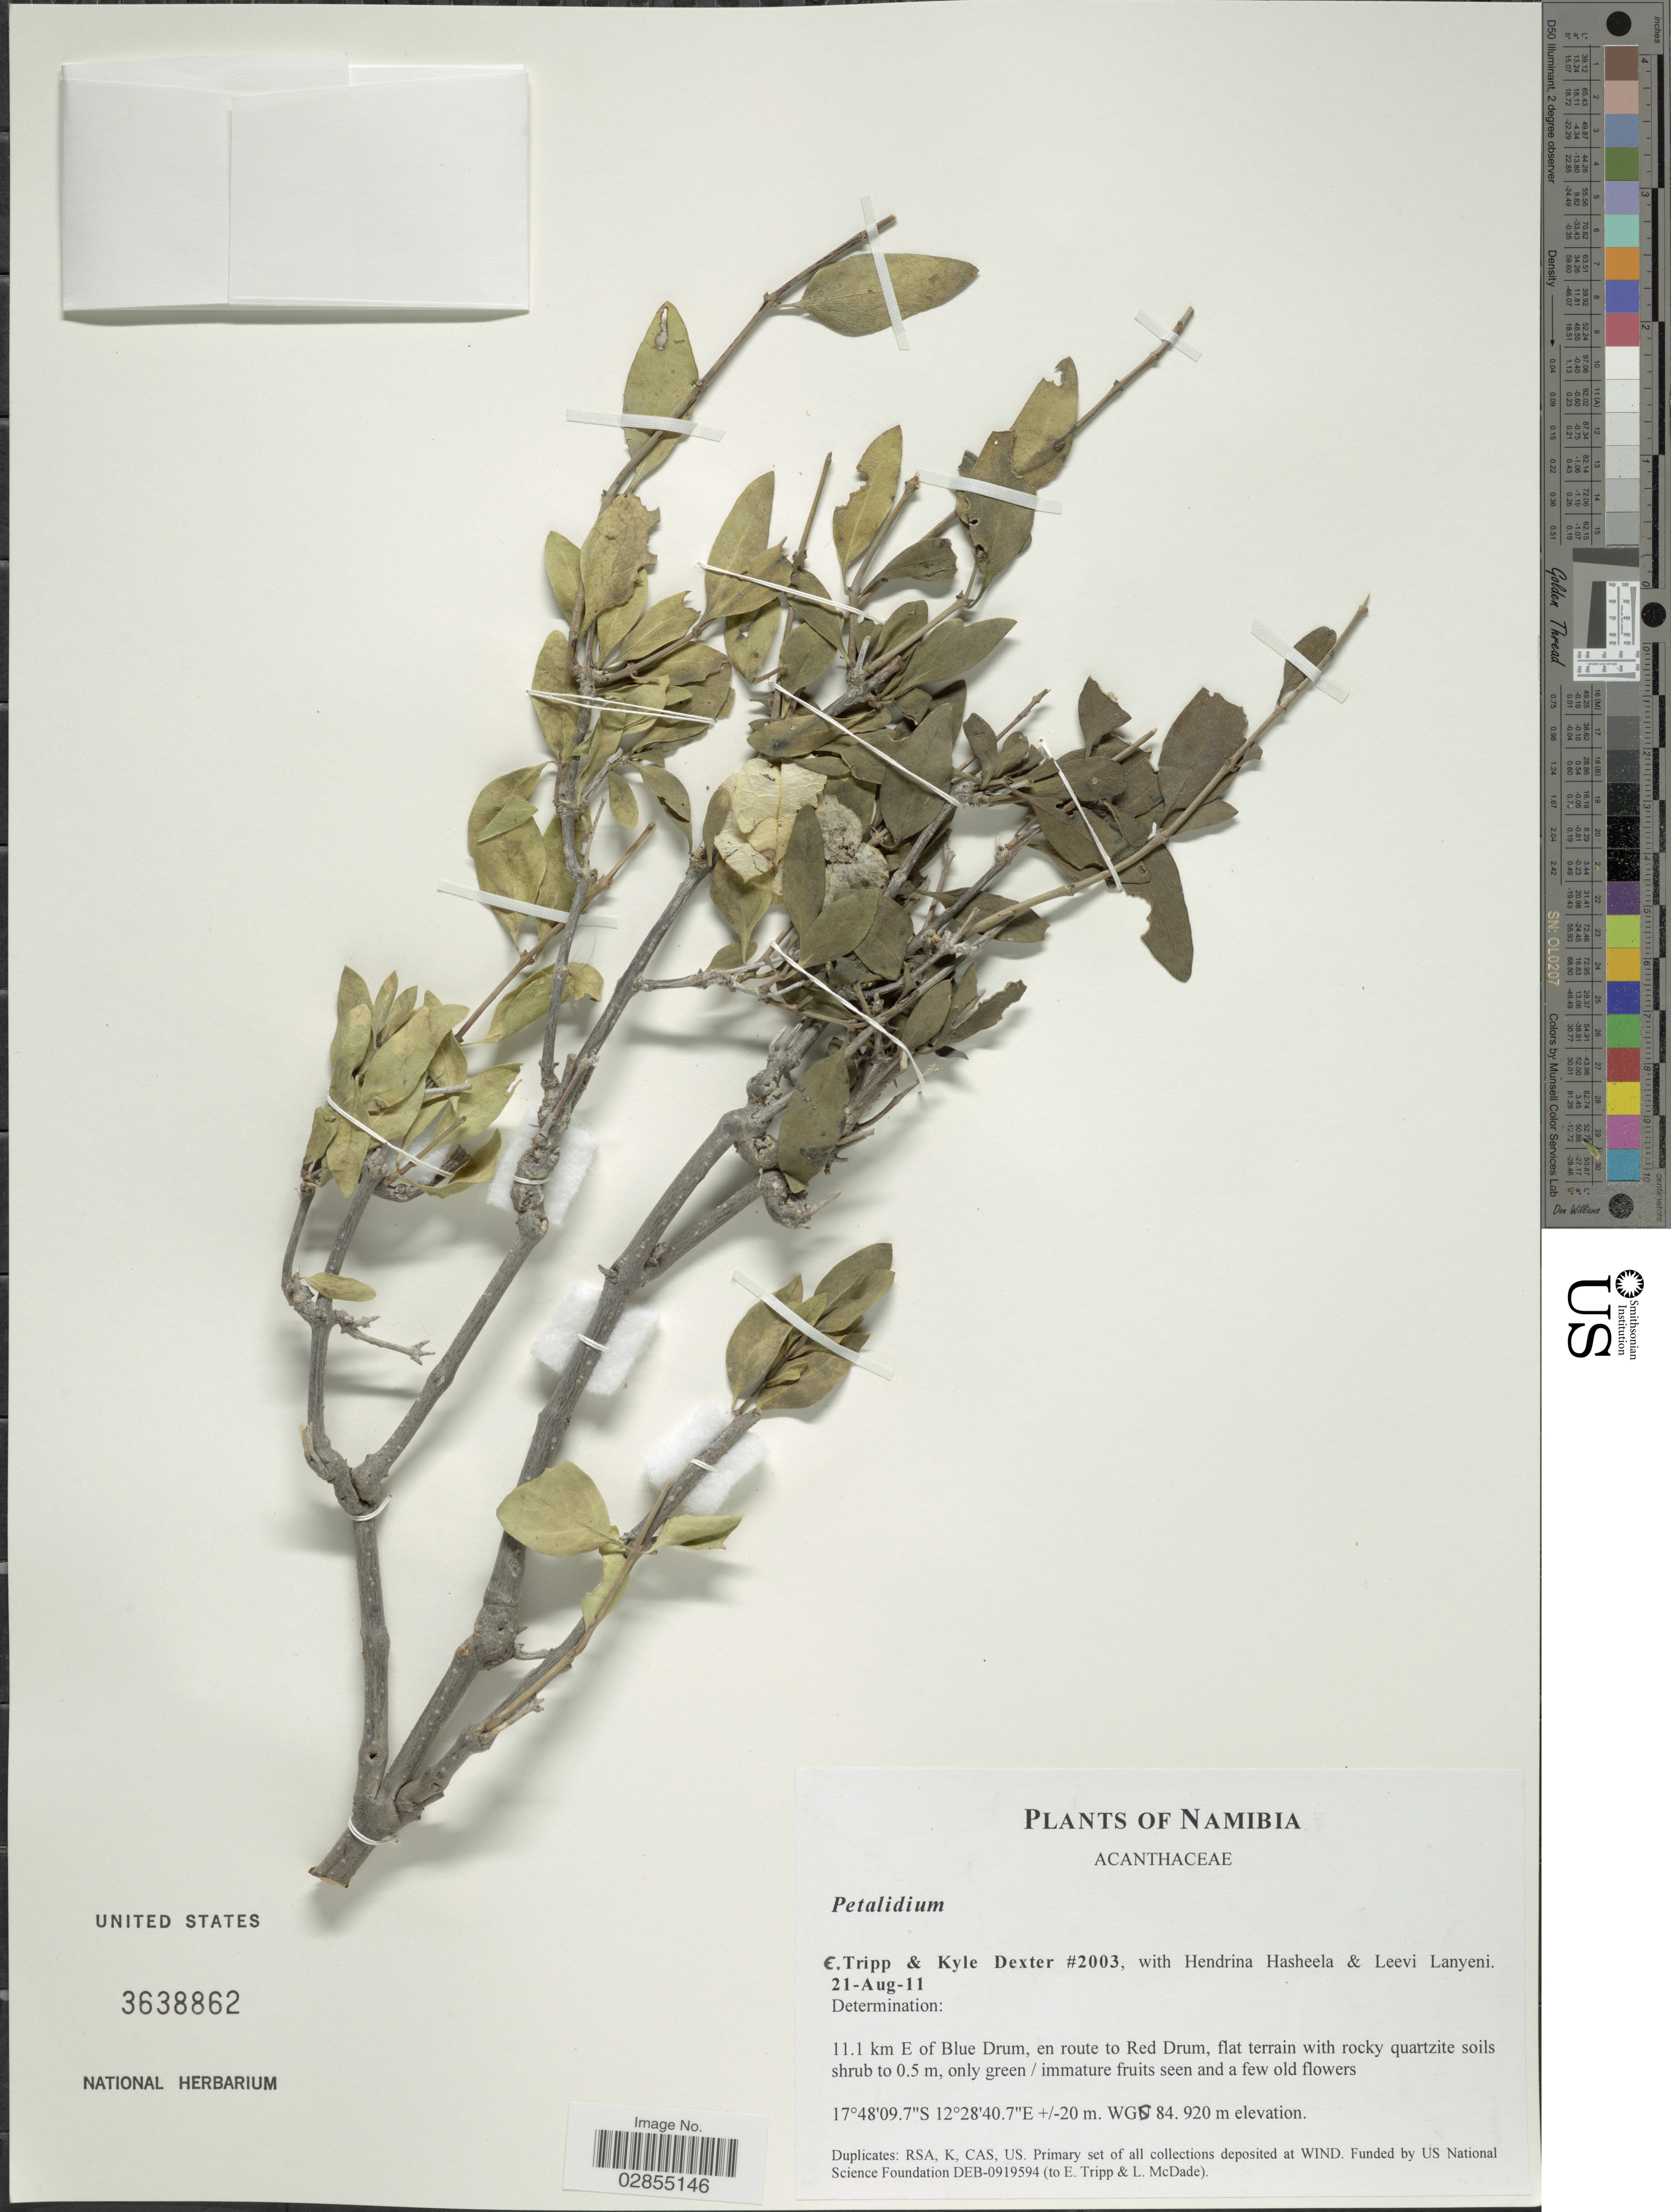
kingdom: Plantae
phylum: Tracheophyta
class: Magnoliopsida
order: Lamiales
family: Acanthaceae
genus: Petalidium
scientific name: Petalidium sp.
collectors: E. Tripp, K. Dexter, H. Hasheela & L. Lanyeni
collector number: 2003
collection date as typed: Transcribed d/m/y: 21/8/11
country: Namibia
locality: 11.1 km E of Blue Drum, en route to Red Drum. WGS 84.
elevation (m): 920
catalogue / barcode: US 3638862